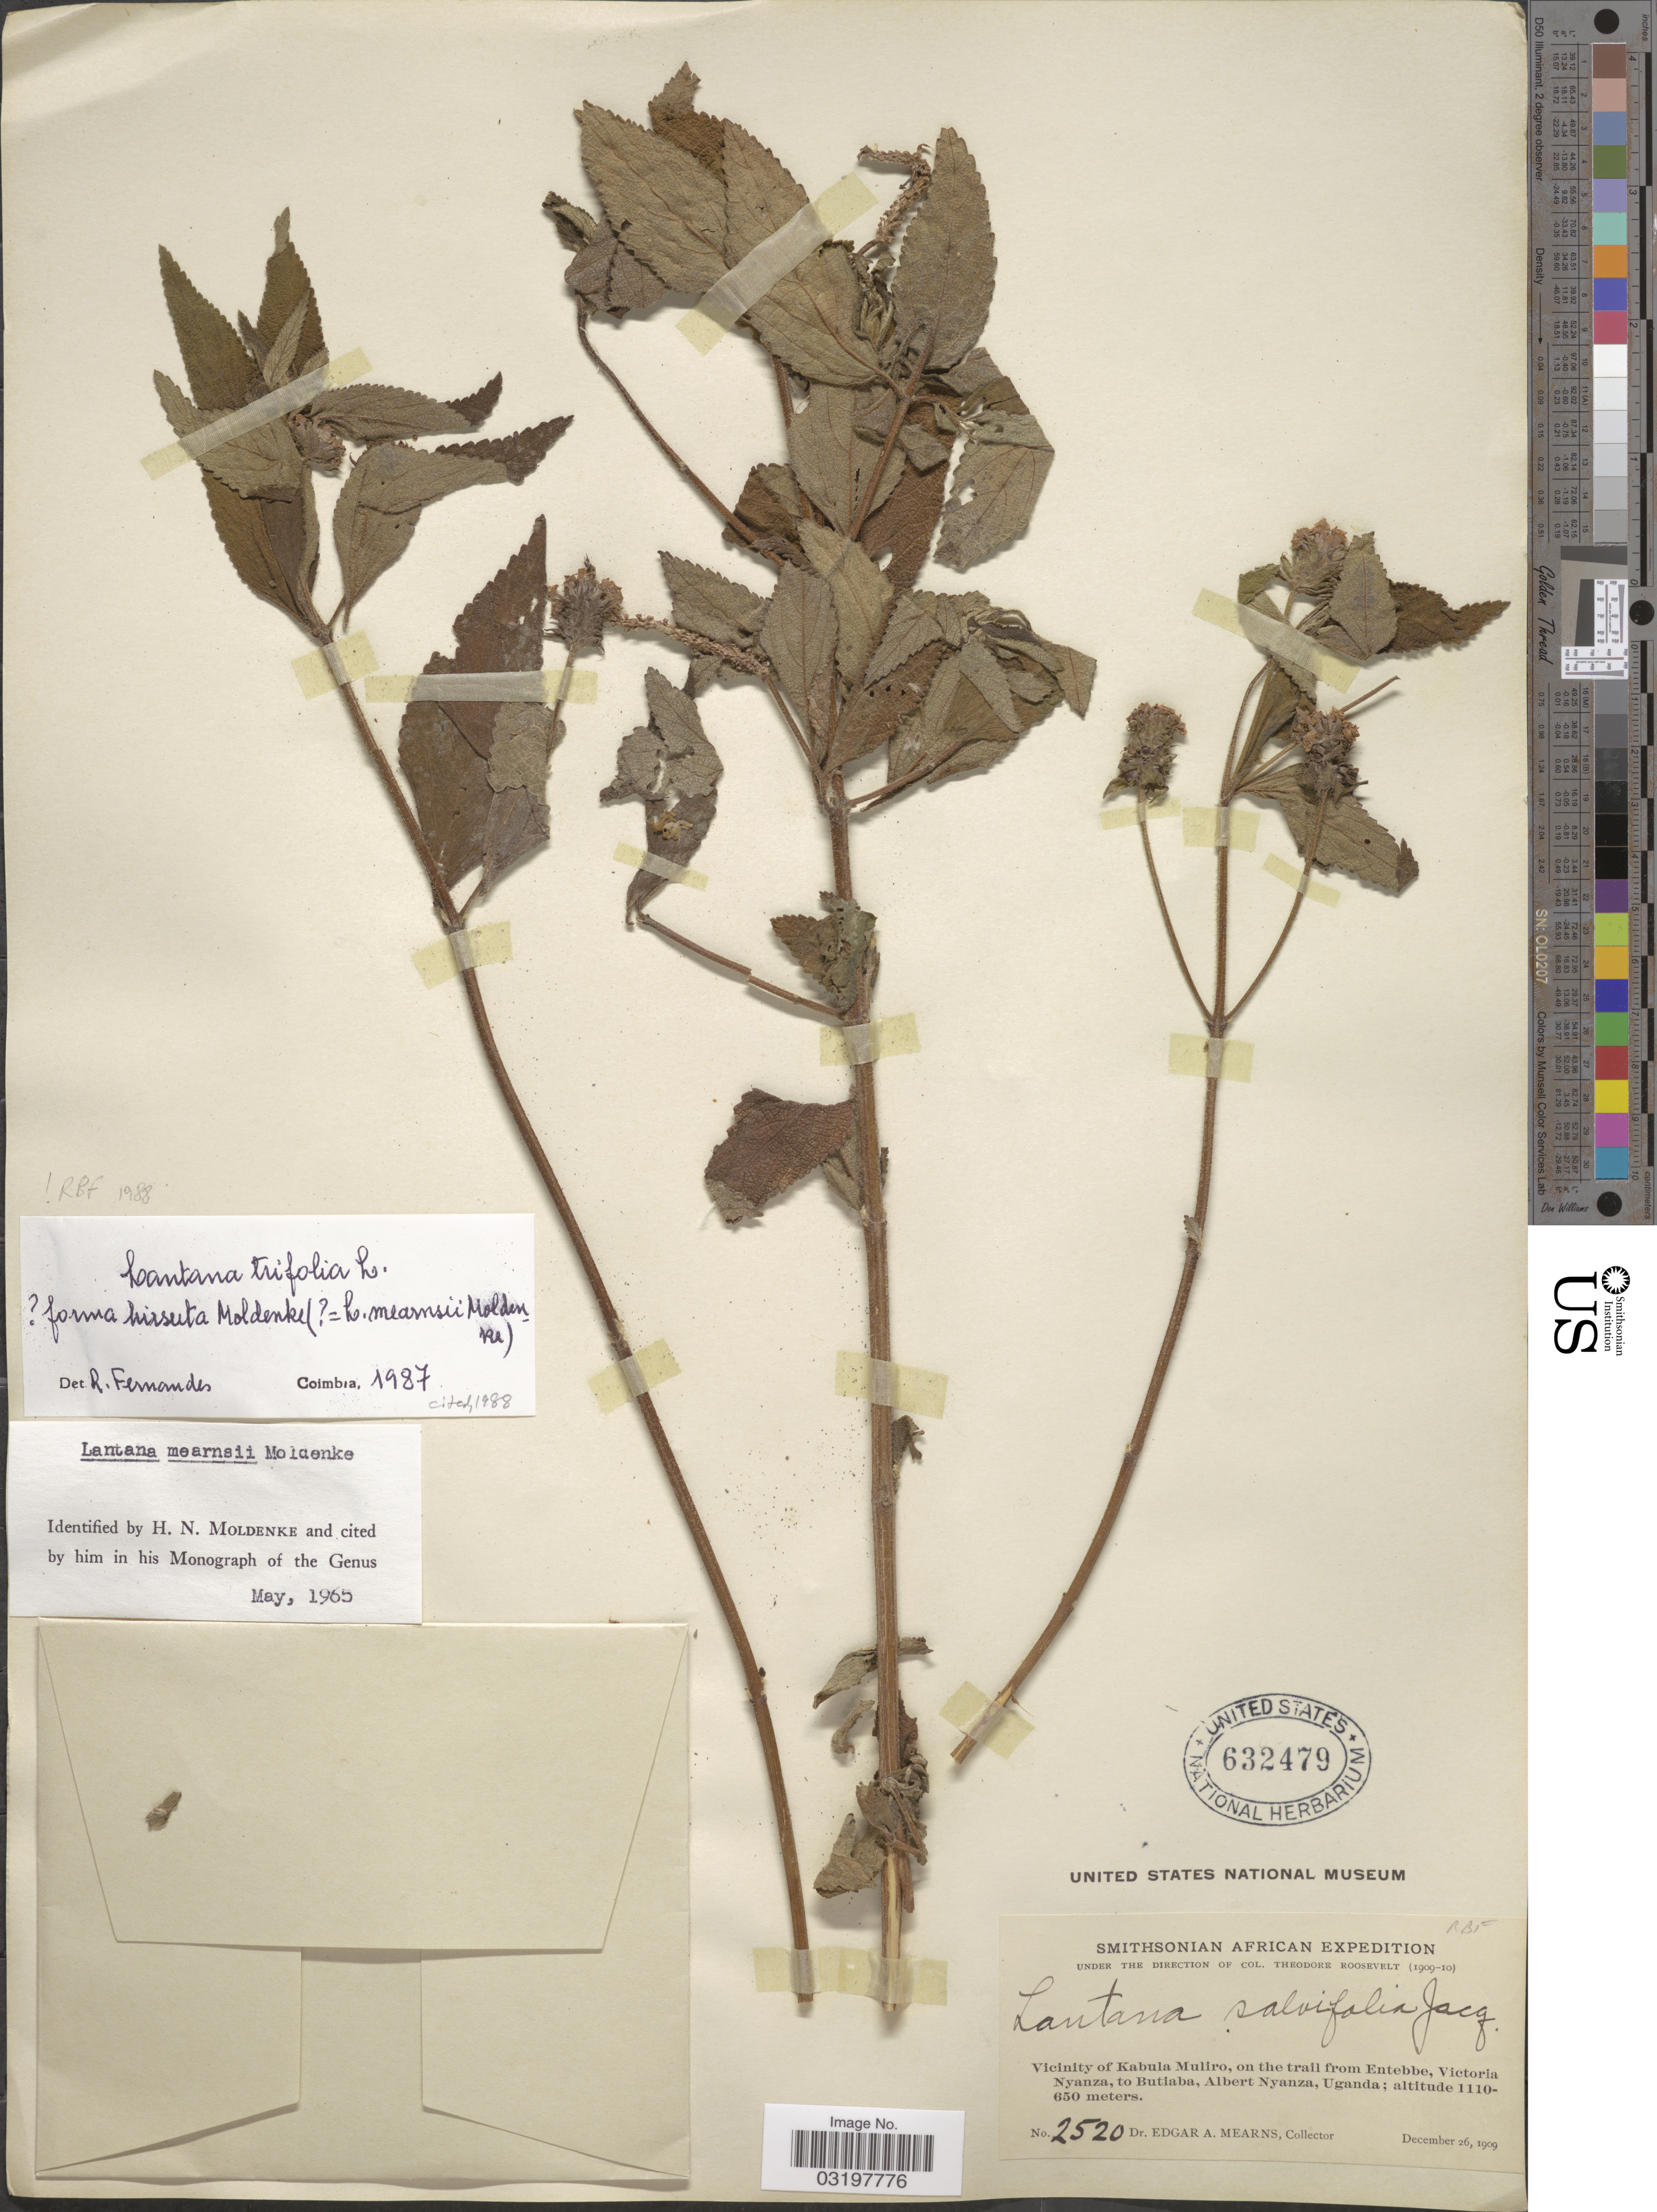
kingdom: Plantae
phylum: Tracheophyta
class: Magnoliopsida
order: Lamiales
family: Verbenaceae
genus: Lantana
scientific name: Lantana trifolia f. hirsuta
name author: Moldenke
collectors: E. A. Mearns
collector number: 2520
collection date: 1909-12-26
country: Uganda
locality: Vicinity of Kabula Muliro, on the trail from Entebbe, Victoria Nyanza, to Butiaba, Albert Nyanza.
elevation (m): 650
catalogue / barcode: US 632479